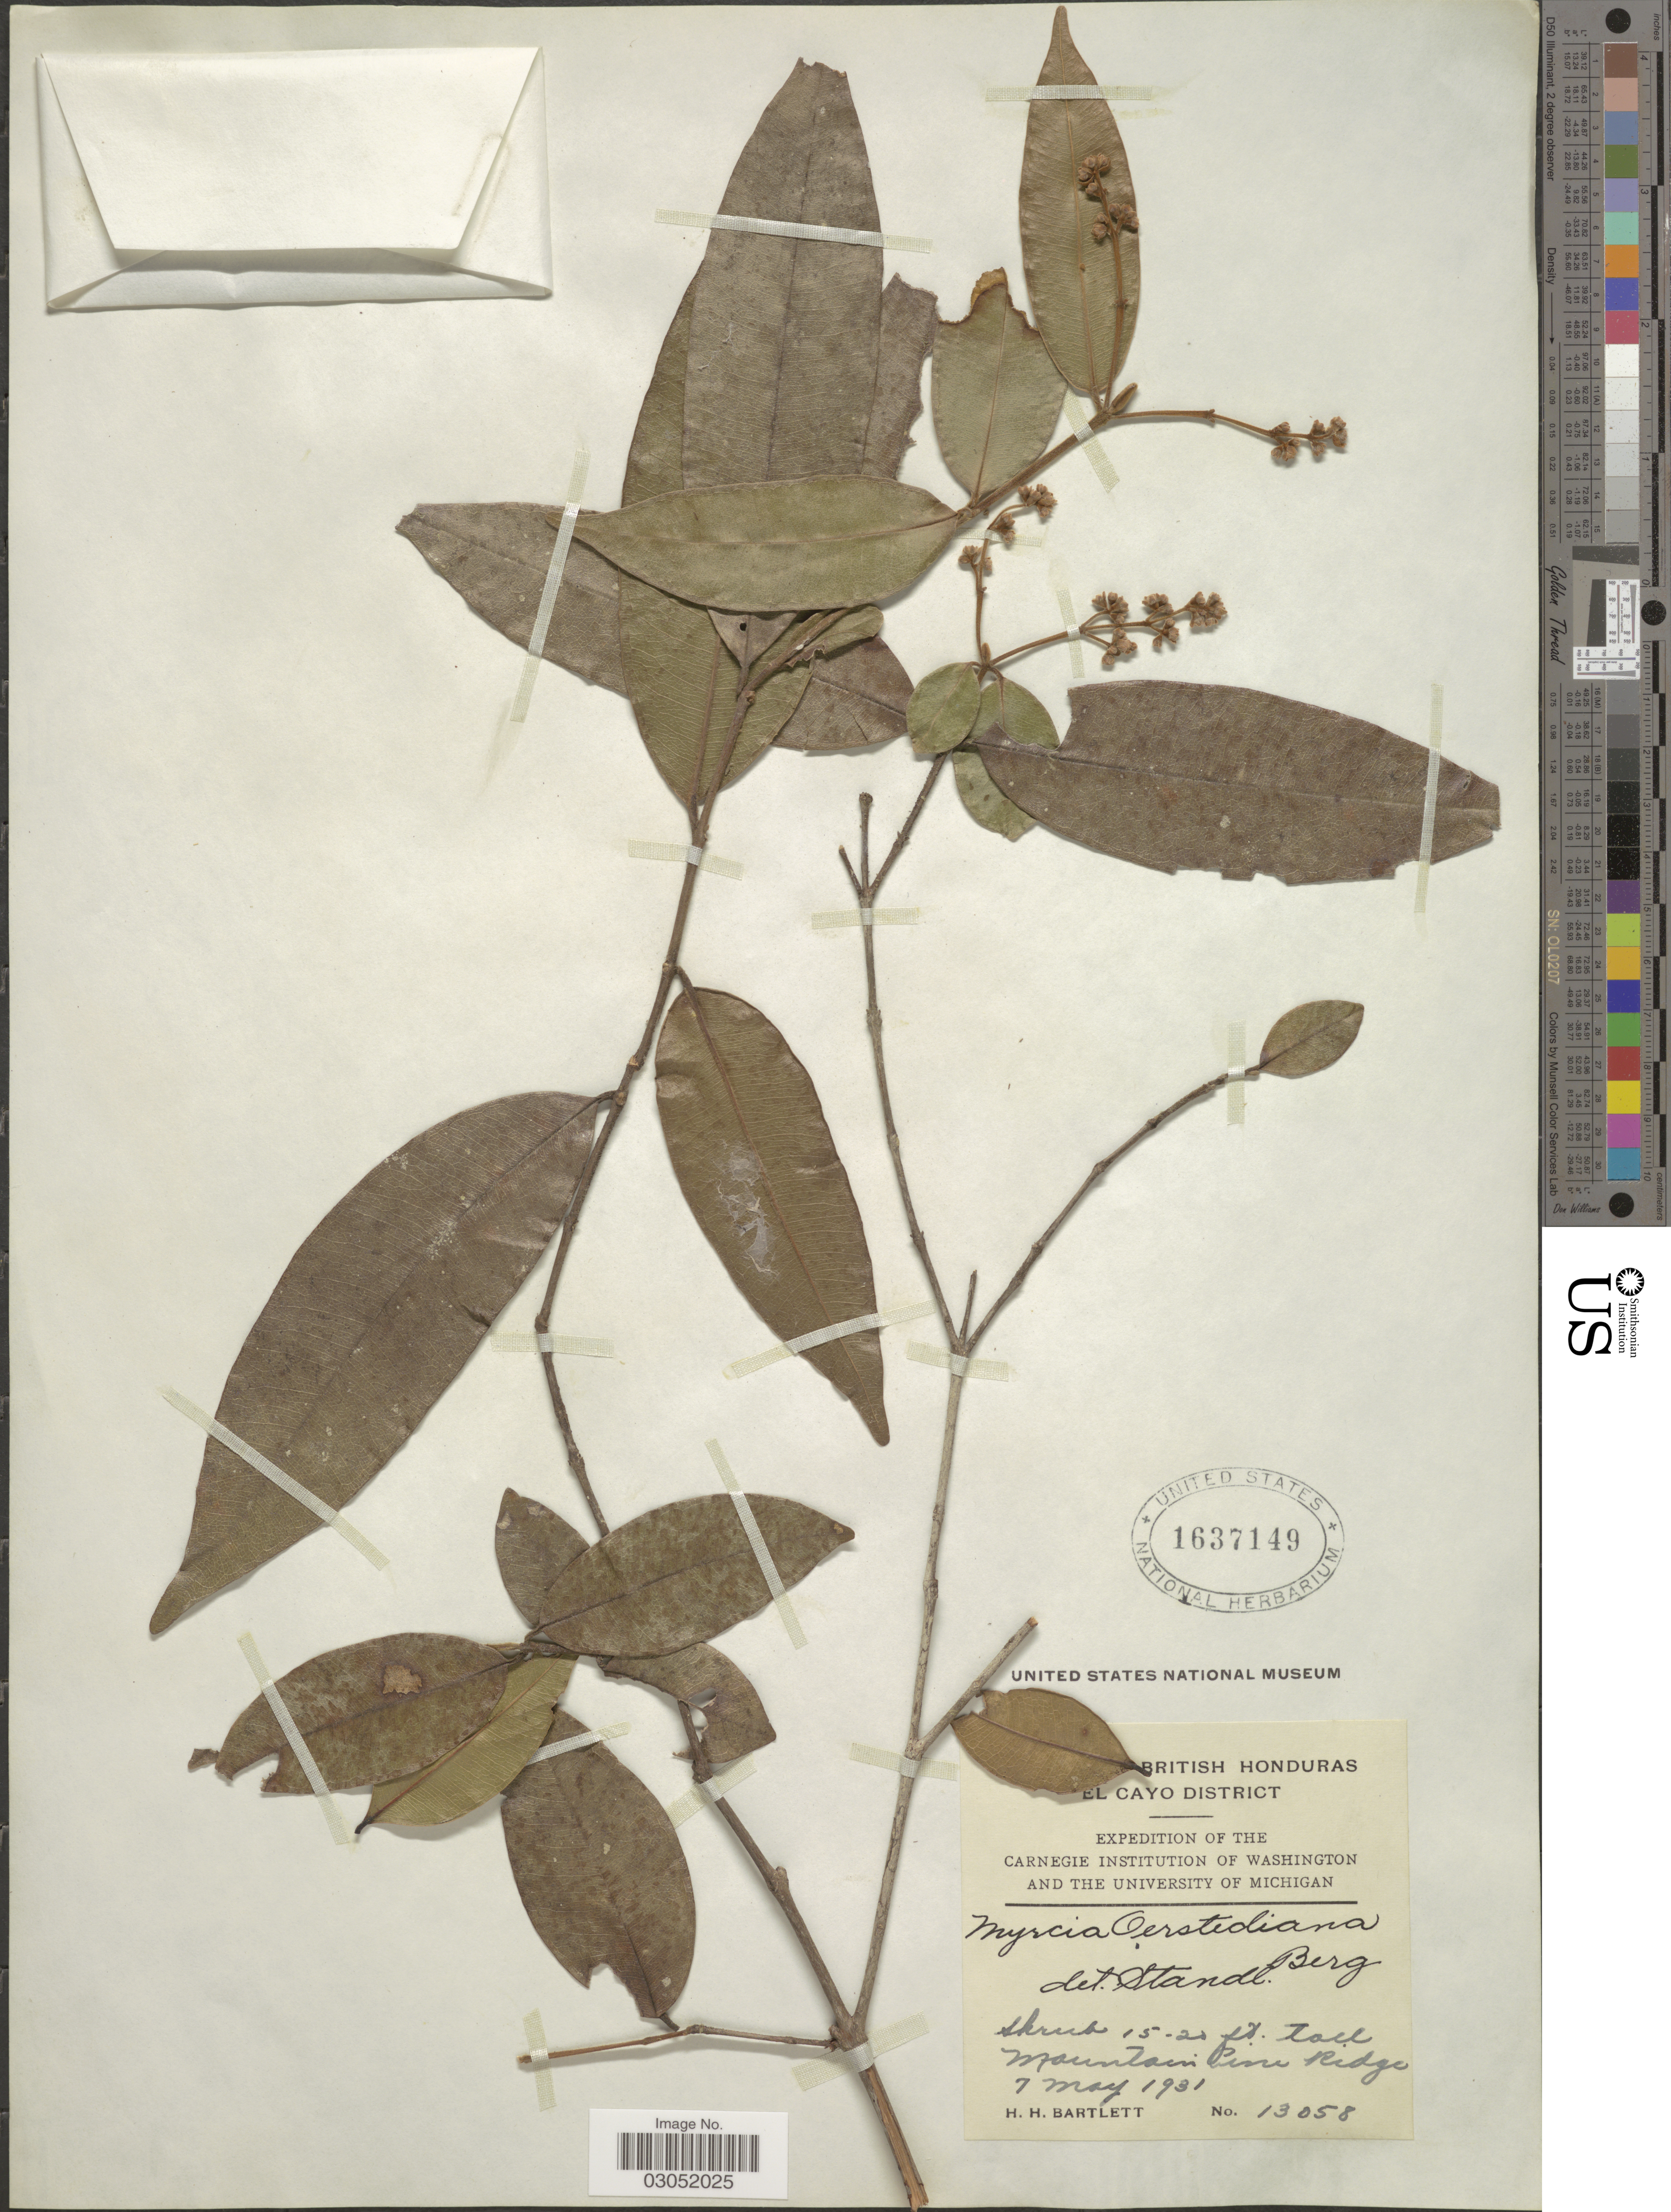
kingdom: Plantae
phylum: Tracheophyta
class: Magnoliopsida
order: Myrtales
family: Myrtaceae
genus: Myrcia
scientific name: Myrcia splendens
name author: (Sw.) DC.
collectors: H. H. Bartlett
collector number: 13058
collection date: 1931-05-07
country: Belize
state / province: Cayo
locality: British Honduras. El Cayo District. Mountain Pine Ridge.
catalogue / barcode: US 1637149